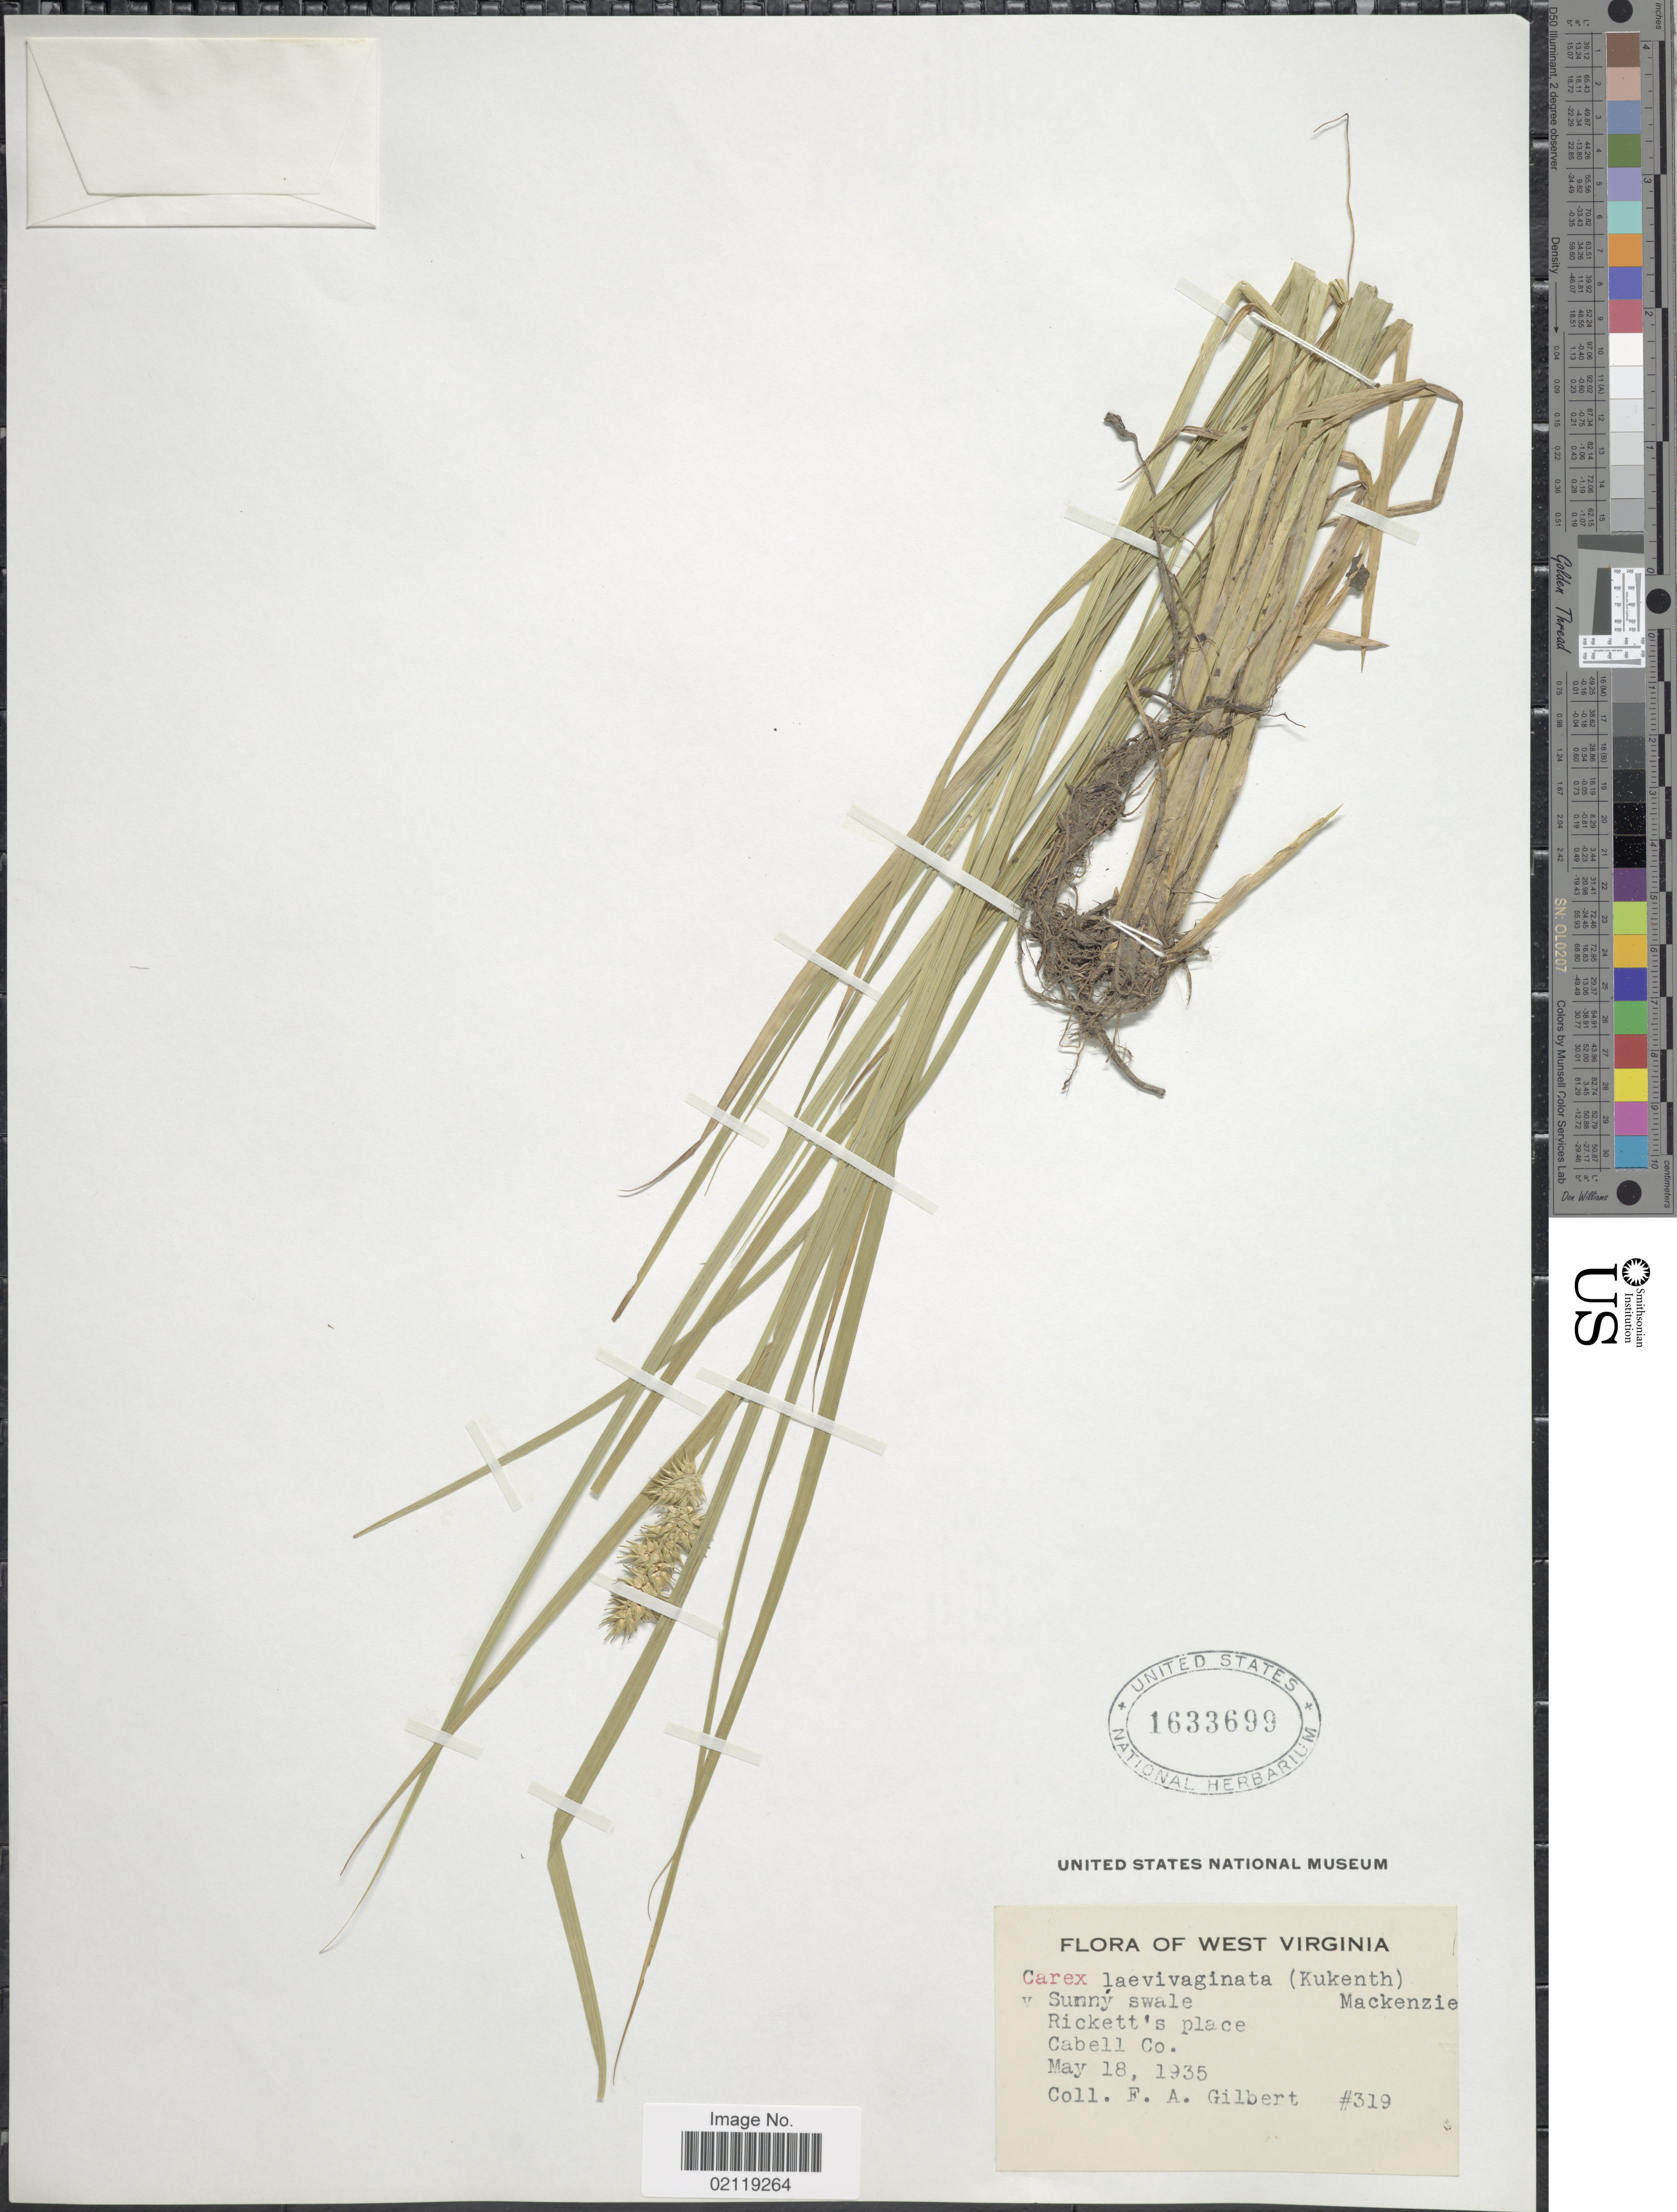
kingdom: Plantae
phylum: Tracheophyta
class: Liliopsida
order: Poales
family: Cyperaceae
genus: Carex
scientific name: Carex laevivaginata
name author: (Kük.) Mack.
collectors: F. A. Gilbert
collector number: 319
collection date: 1935-05-18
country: United States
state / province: West Virginia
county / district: Cabell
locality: Rickett's Place. Cabell Co.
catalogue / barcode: US 1633699